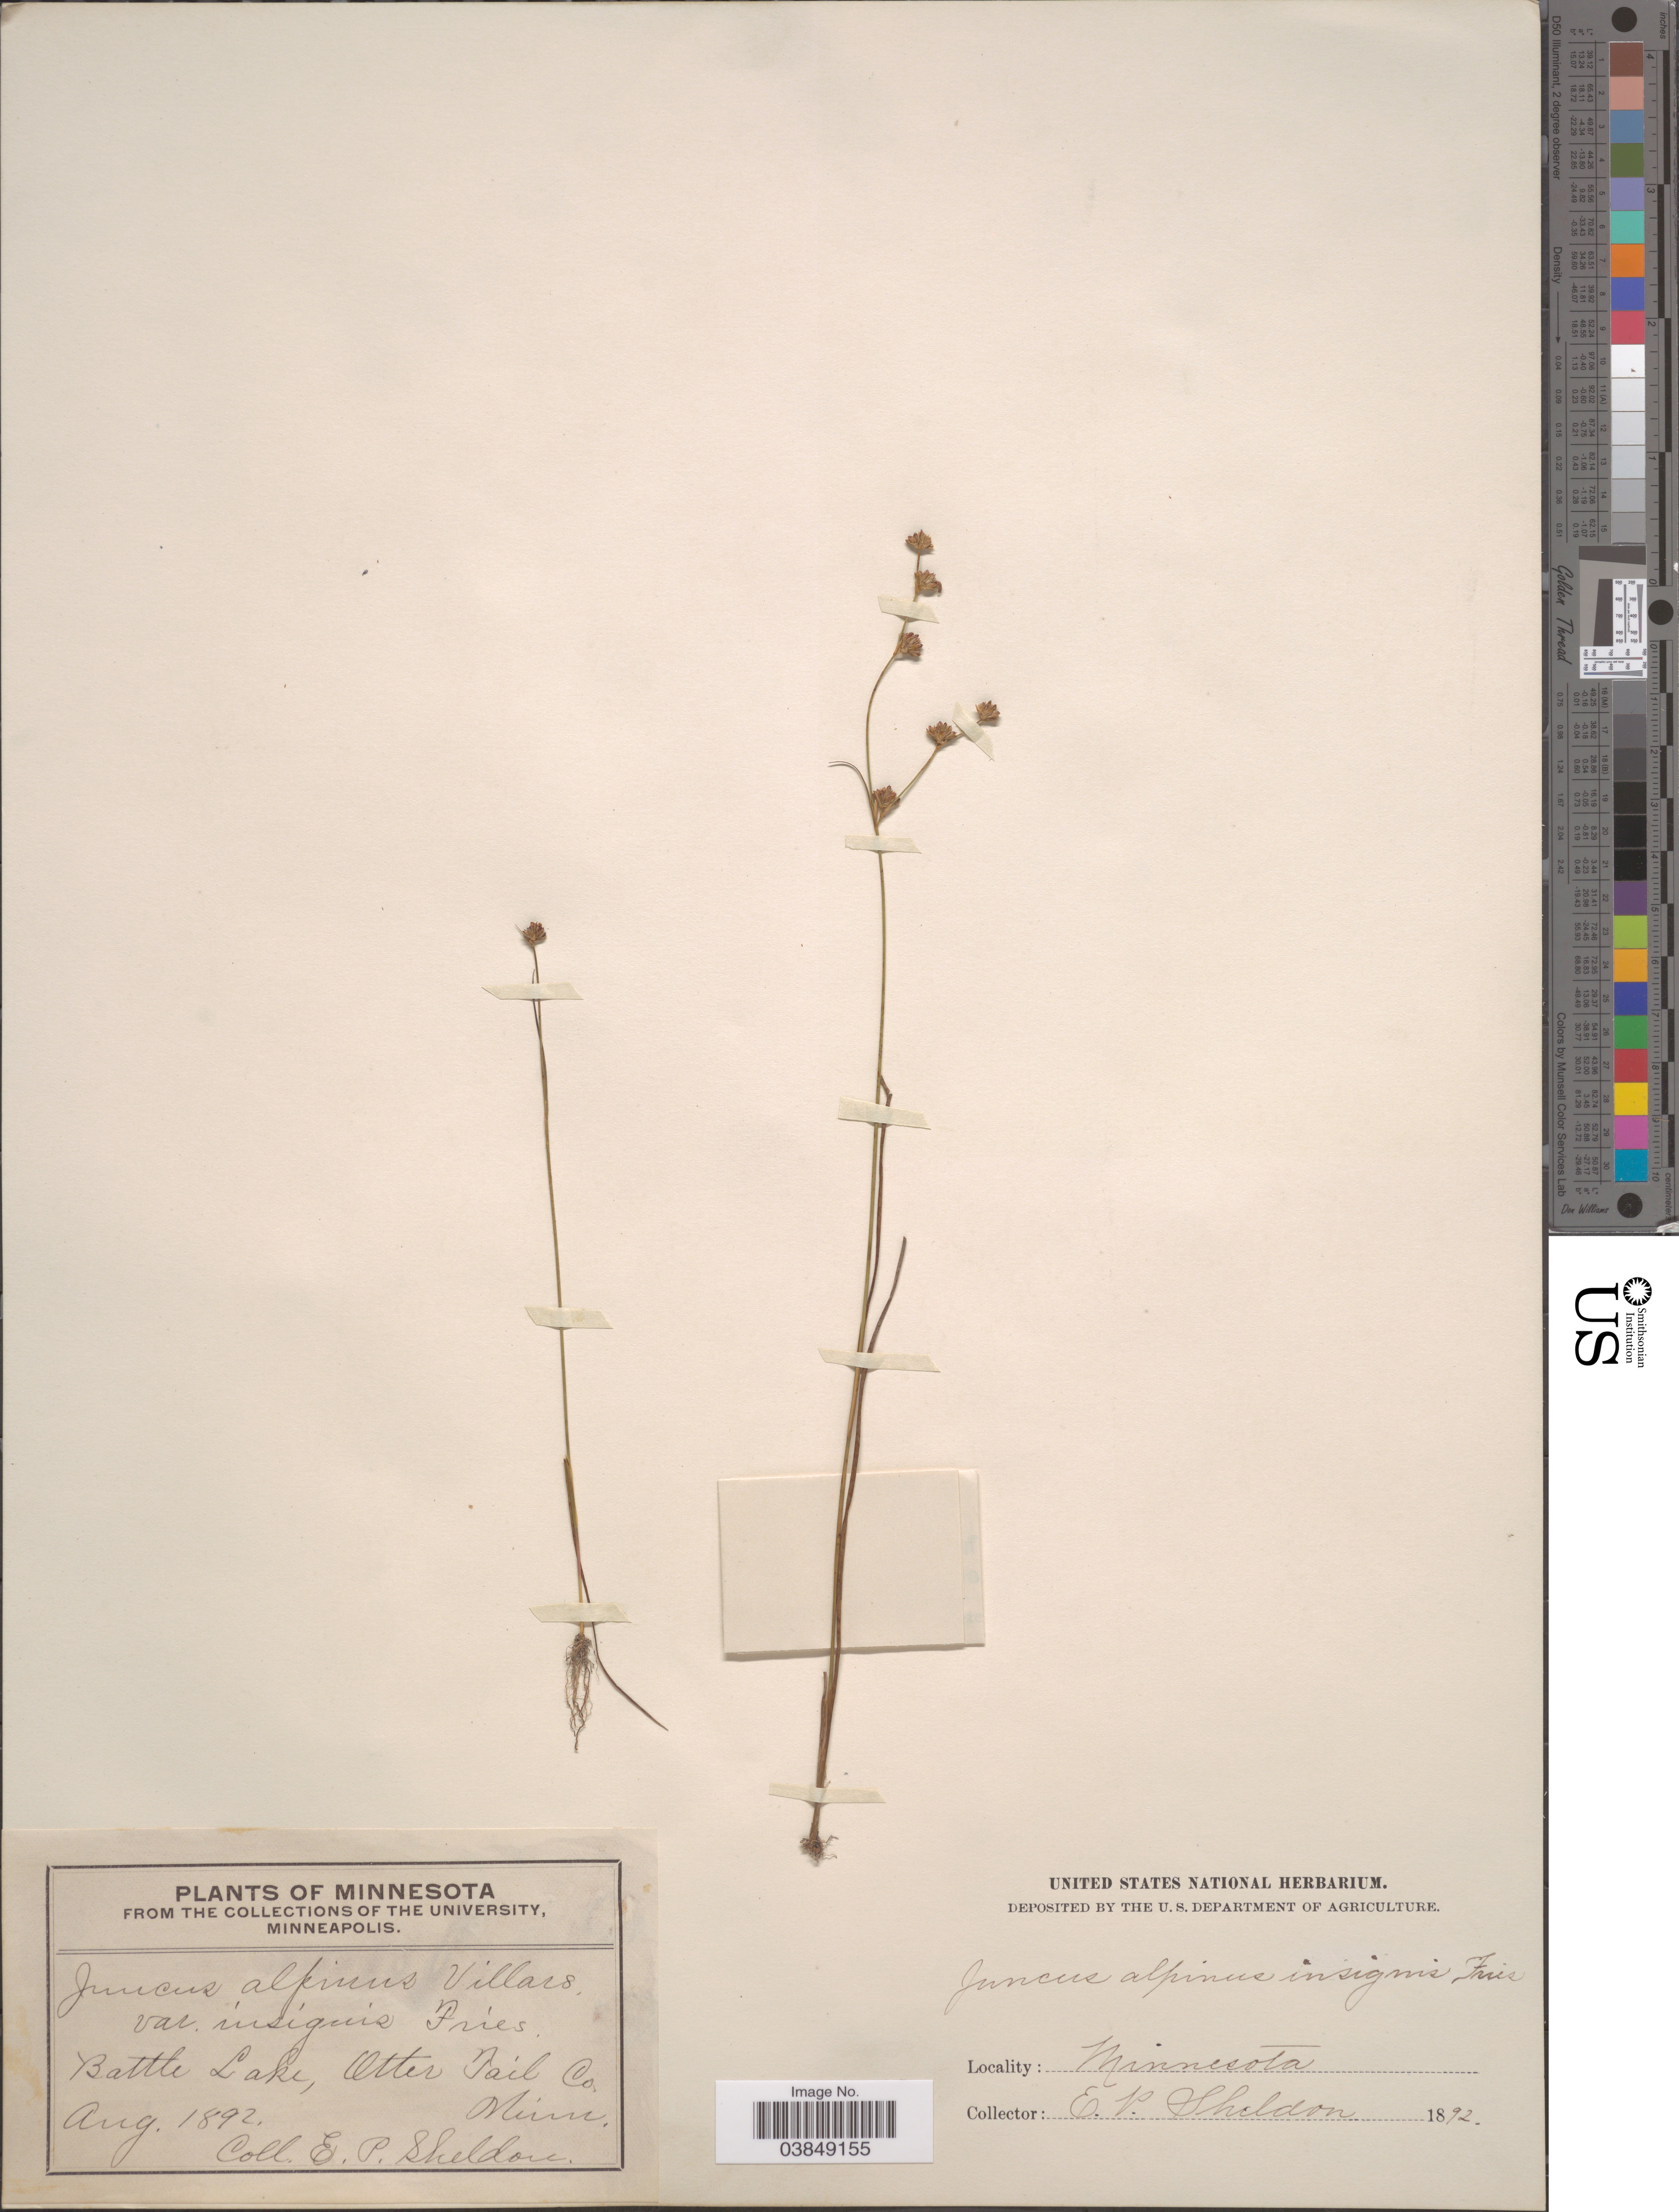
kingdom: Plantae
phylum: Tracheophyta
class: Liliopsida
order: Poales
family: Juncaceae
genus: Juncus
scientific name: Juncus alpinus var. rariflorus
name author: (Hartm.) Hartm.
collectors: E. P. Sheldon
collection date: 1892-08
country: United States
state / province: Minnesota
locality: Battle Lake, Otter Tail Co.